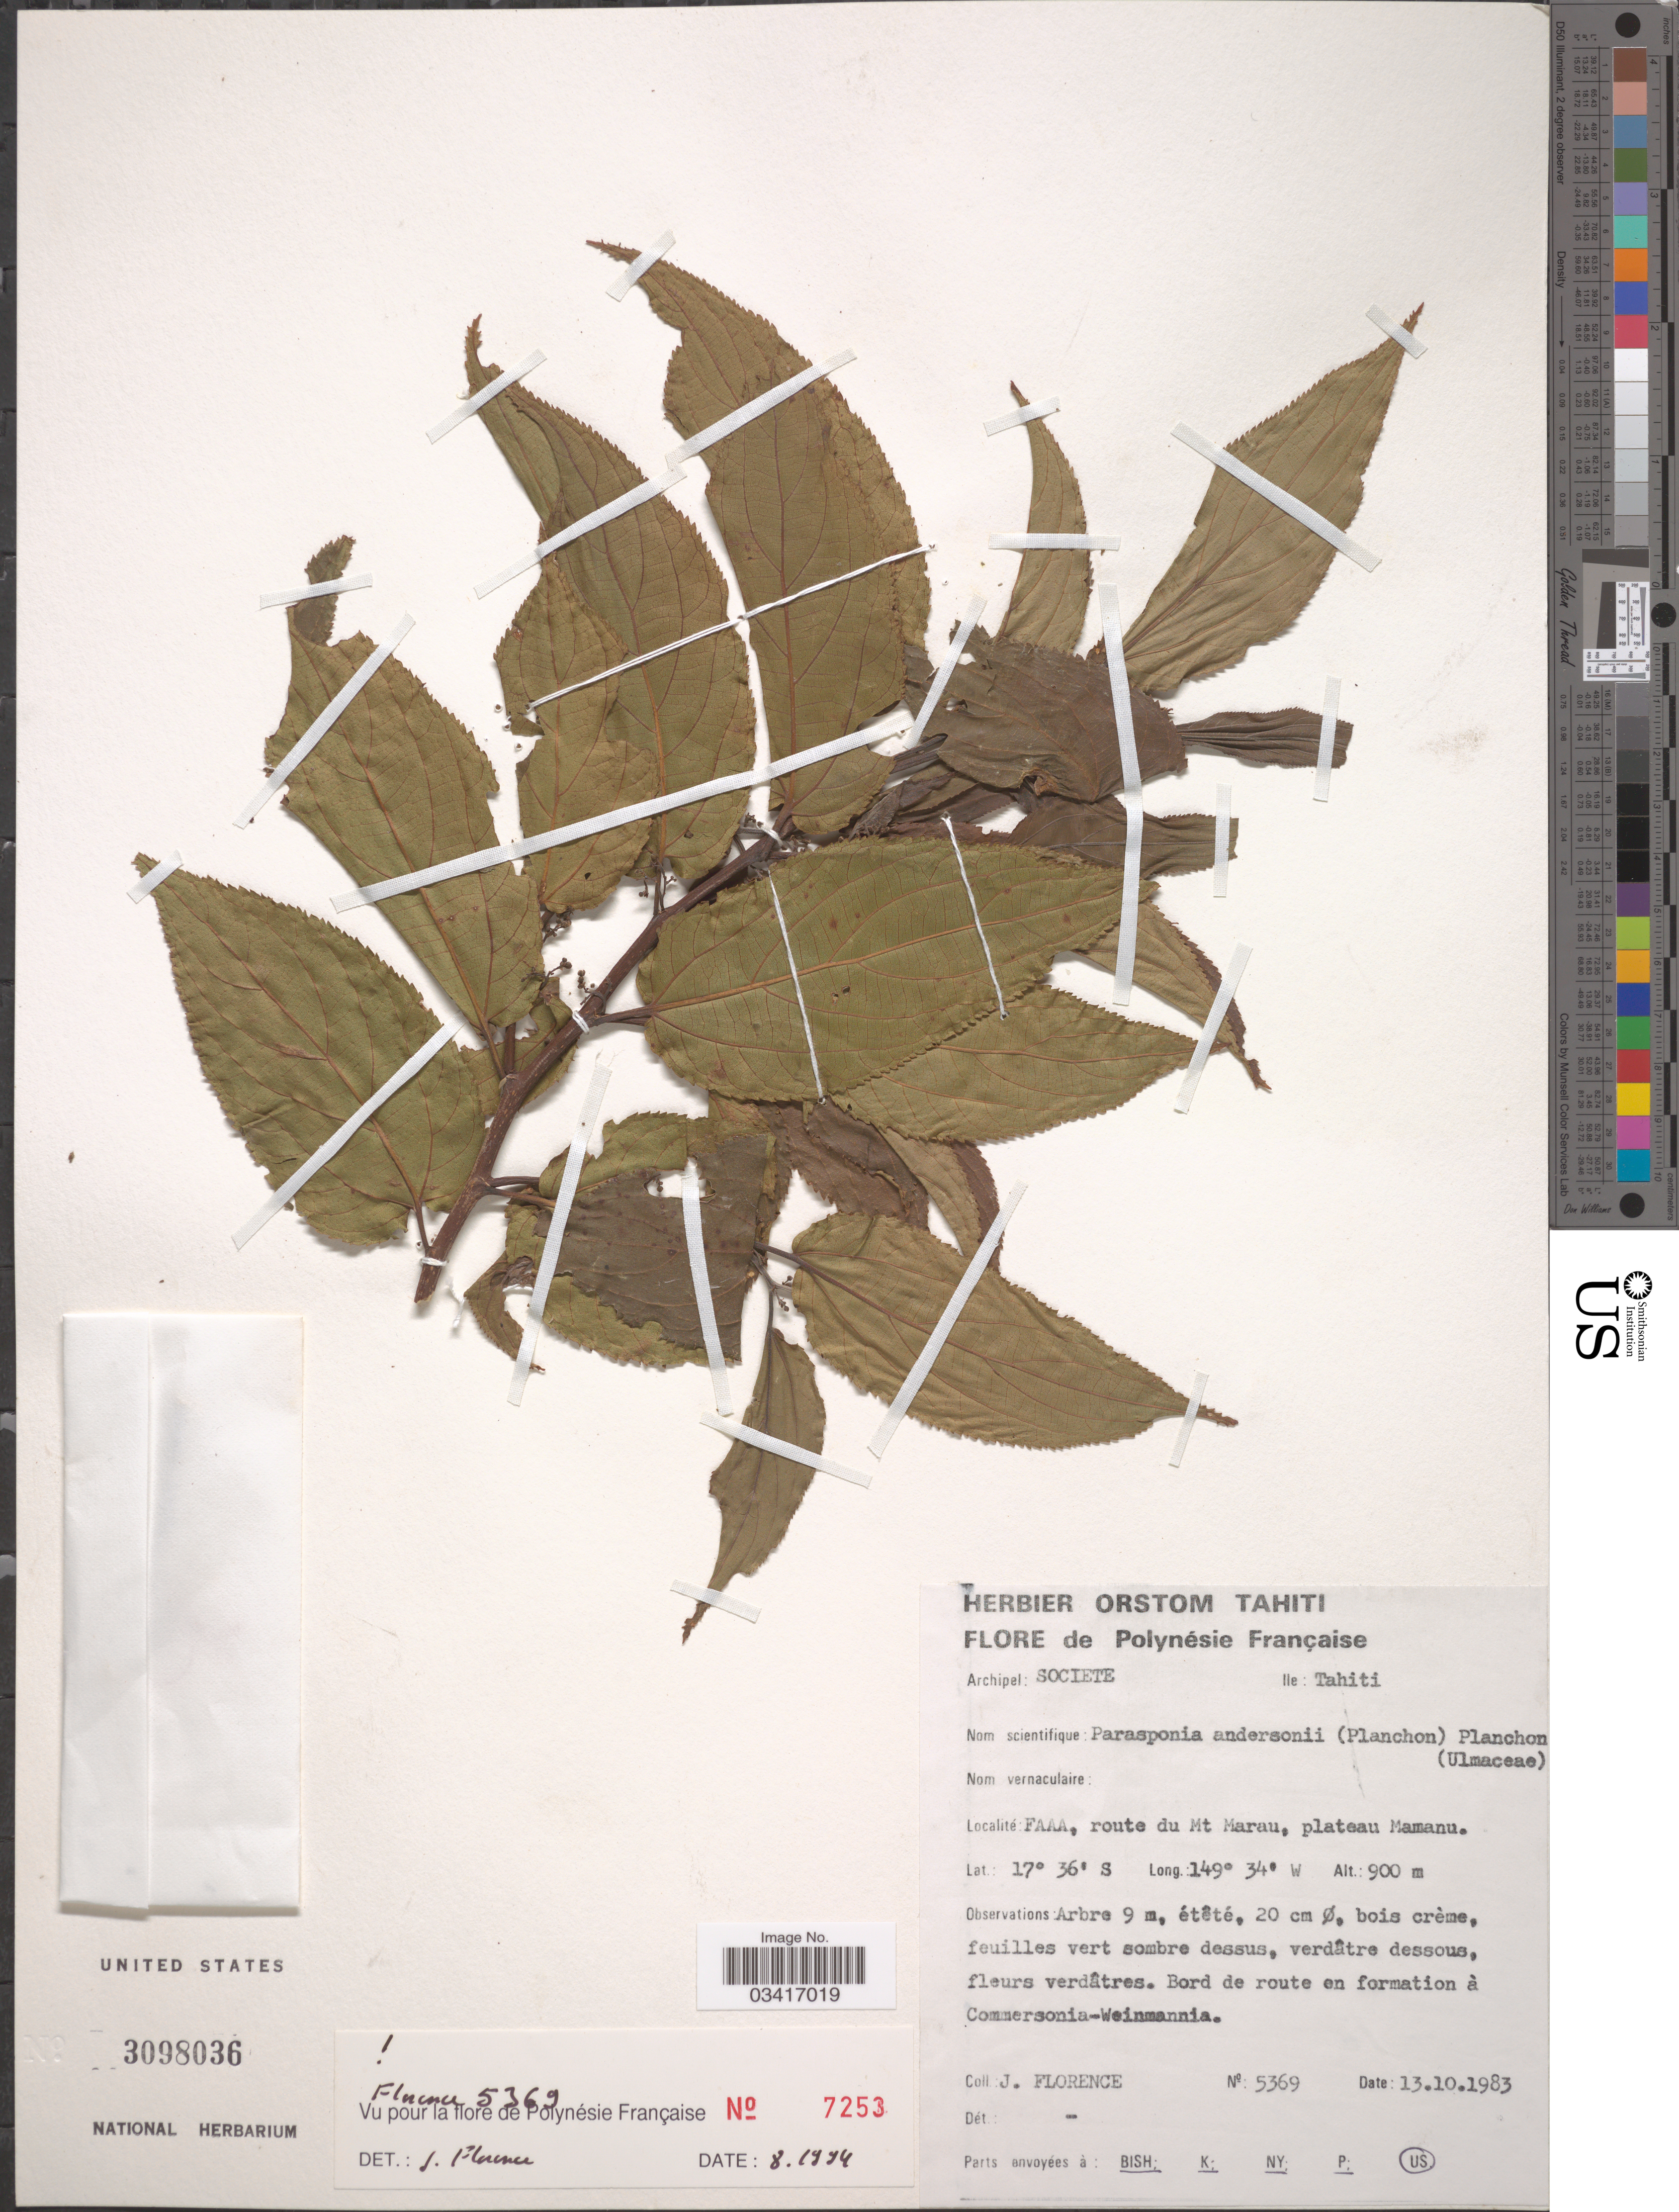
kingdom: Plantae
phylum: Tracheophyta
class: Magnoliopsida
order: Rosales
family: Cannabaceae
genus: Parasponia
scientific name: Parasponia andersonii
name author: Planch.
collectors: J. Florence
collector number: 5369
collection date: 1983-10-13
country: French Polynesia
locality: Polynésie Française. Archipel: Societe. Ile: Tahiti. Faaa, route du Mt Marau, plateau Mamanu.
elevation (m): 900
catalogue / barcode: US 3098036